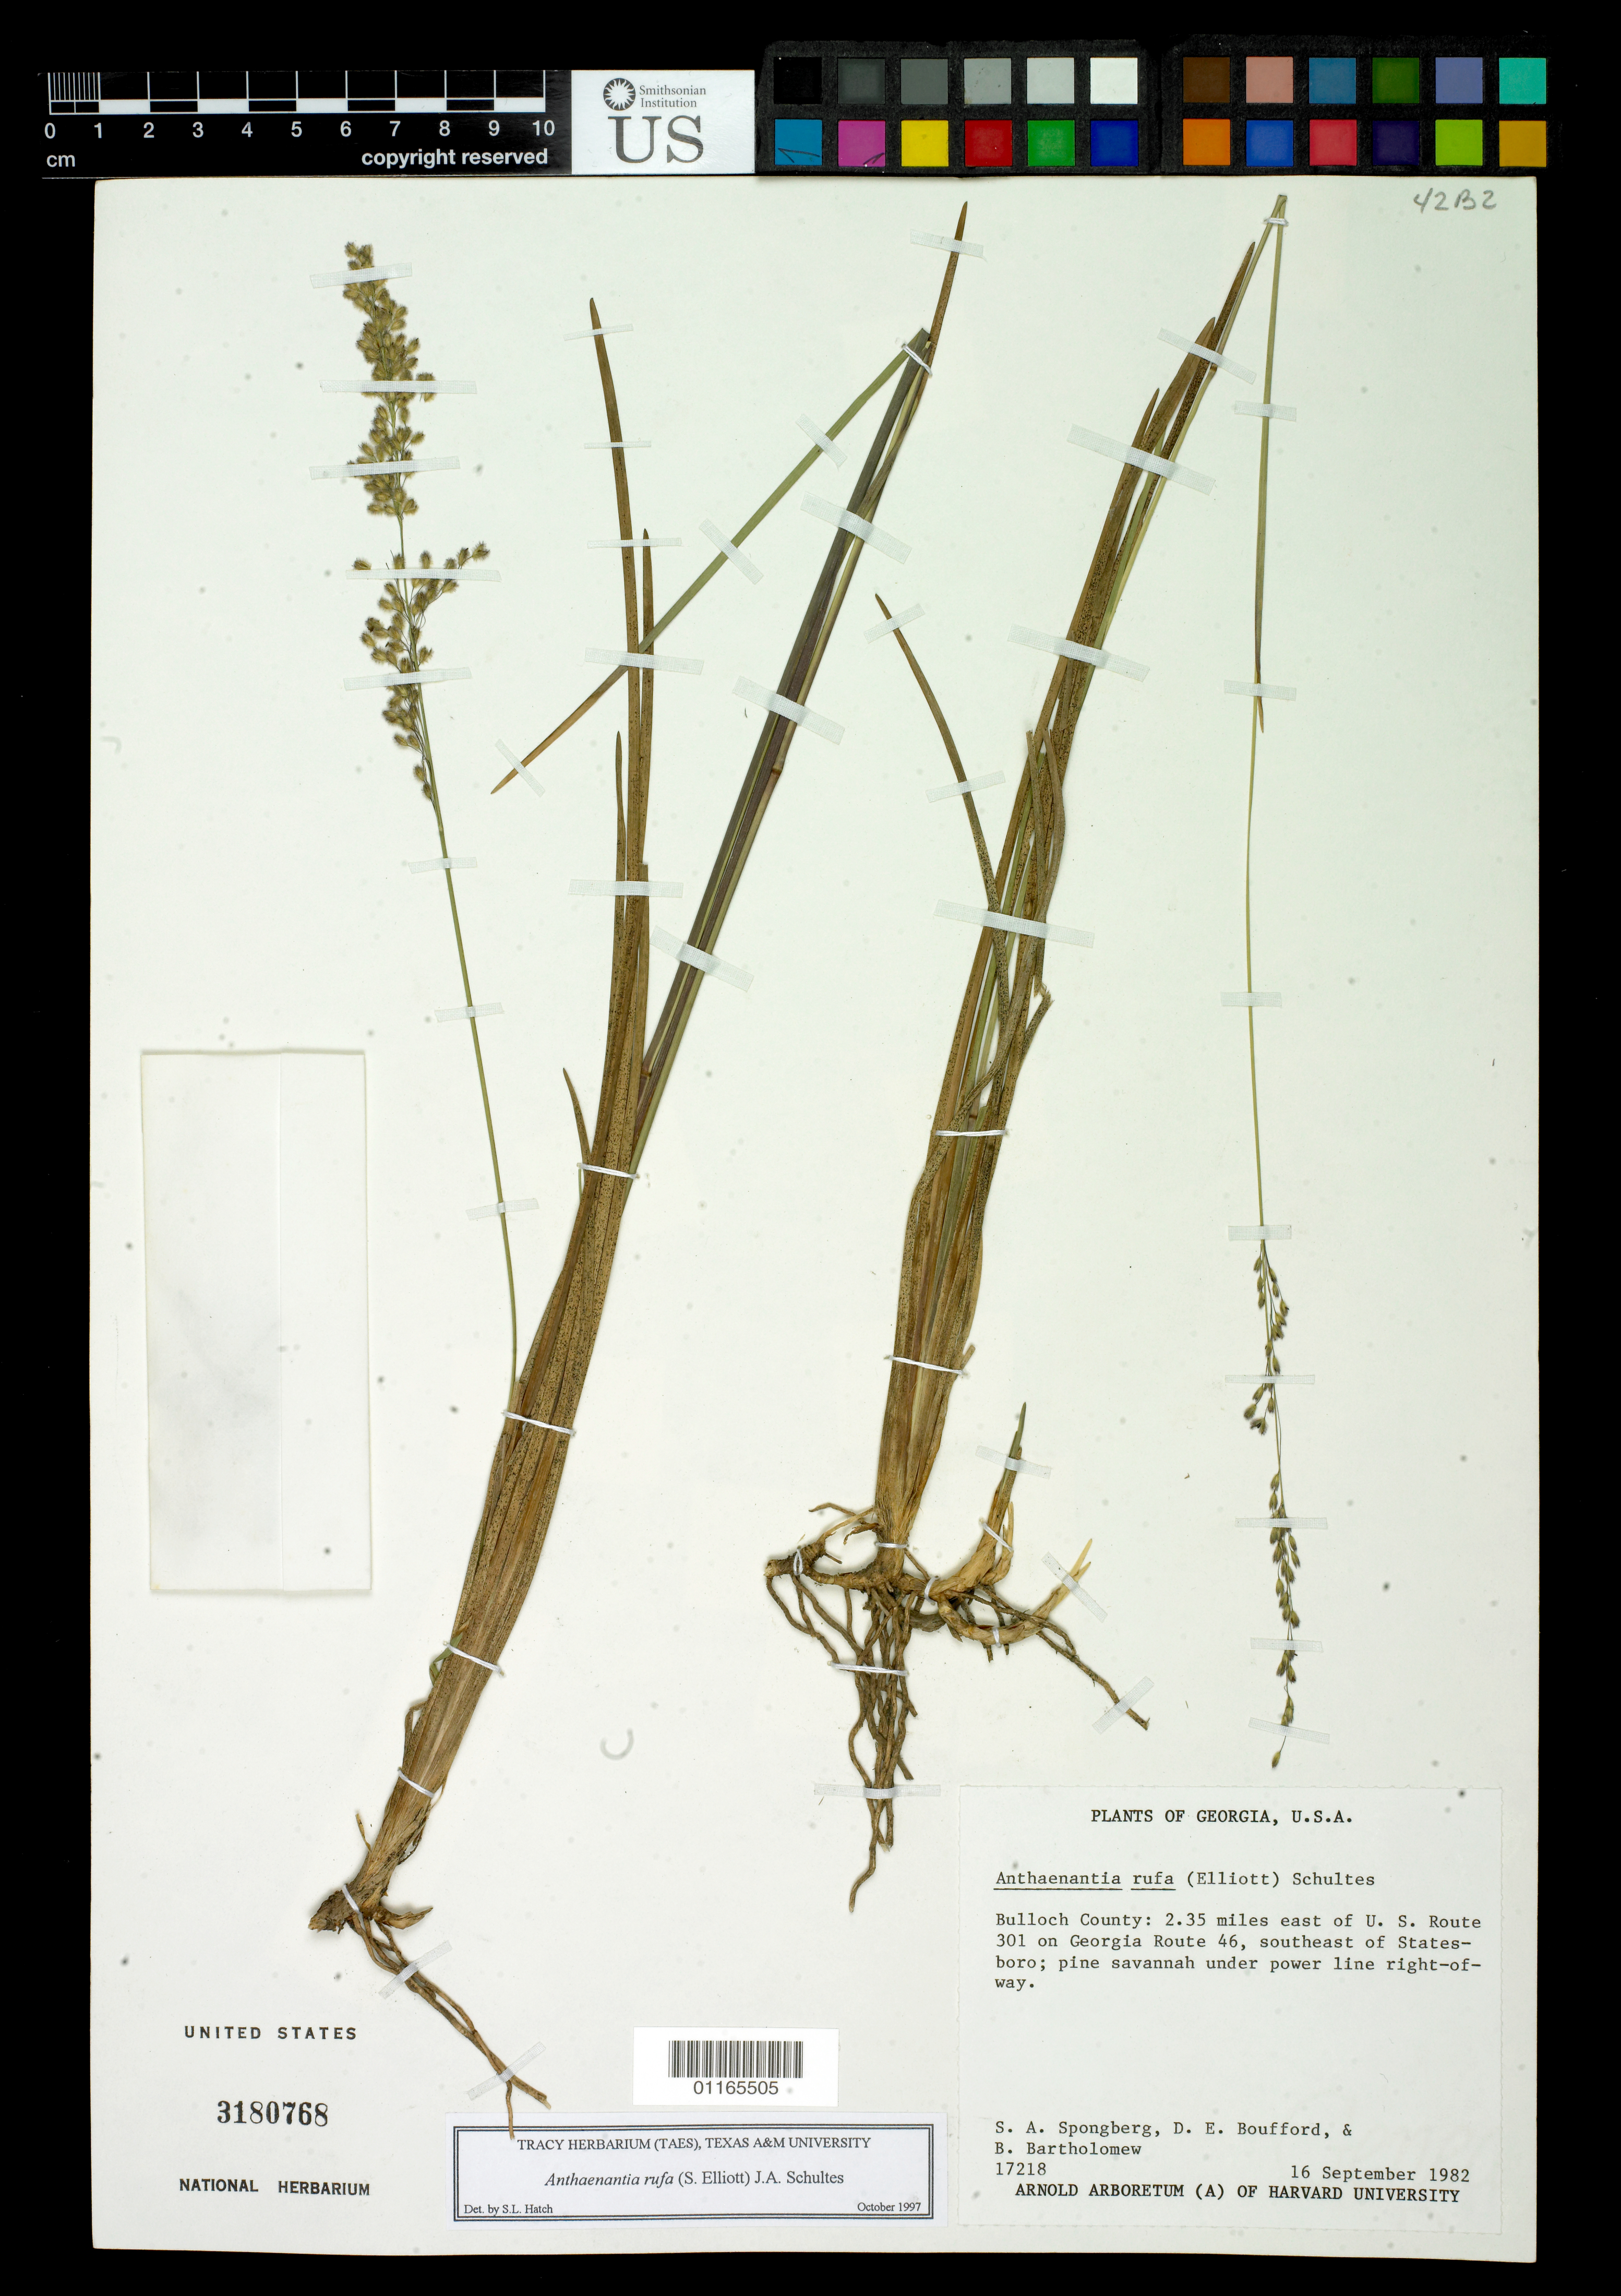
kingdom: Plantae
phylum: Tracheophyta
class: Liliopsida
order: Poales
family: Poaceae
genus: Anthaenantia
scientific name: Anthaenantia rufa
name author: (Elliott) Schult.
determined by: Hatch, Stephan L., Curator (TAES), Texas A & M University (UNITED STATES)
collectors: S. A.Spongberg, D. E. Boufford & B. Bartholomew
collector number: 17218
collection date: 1982-09-16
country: United States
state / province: Georgia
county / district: Bulloch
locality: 2.35 miles east of U. S. Route 301 on Georgia Route 46, southeast of Statesboro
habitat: pine savannah under power line right-of-way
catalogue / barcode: US 3180768